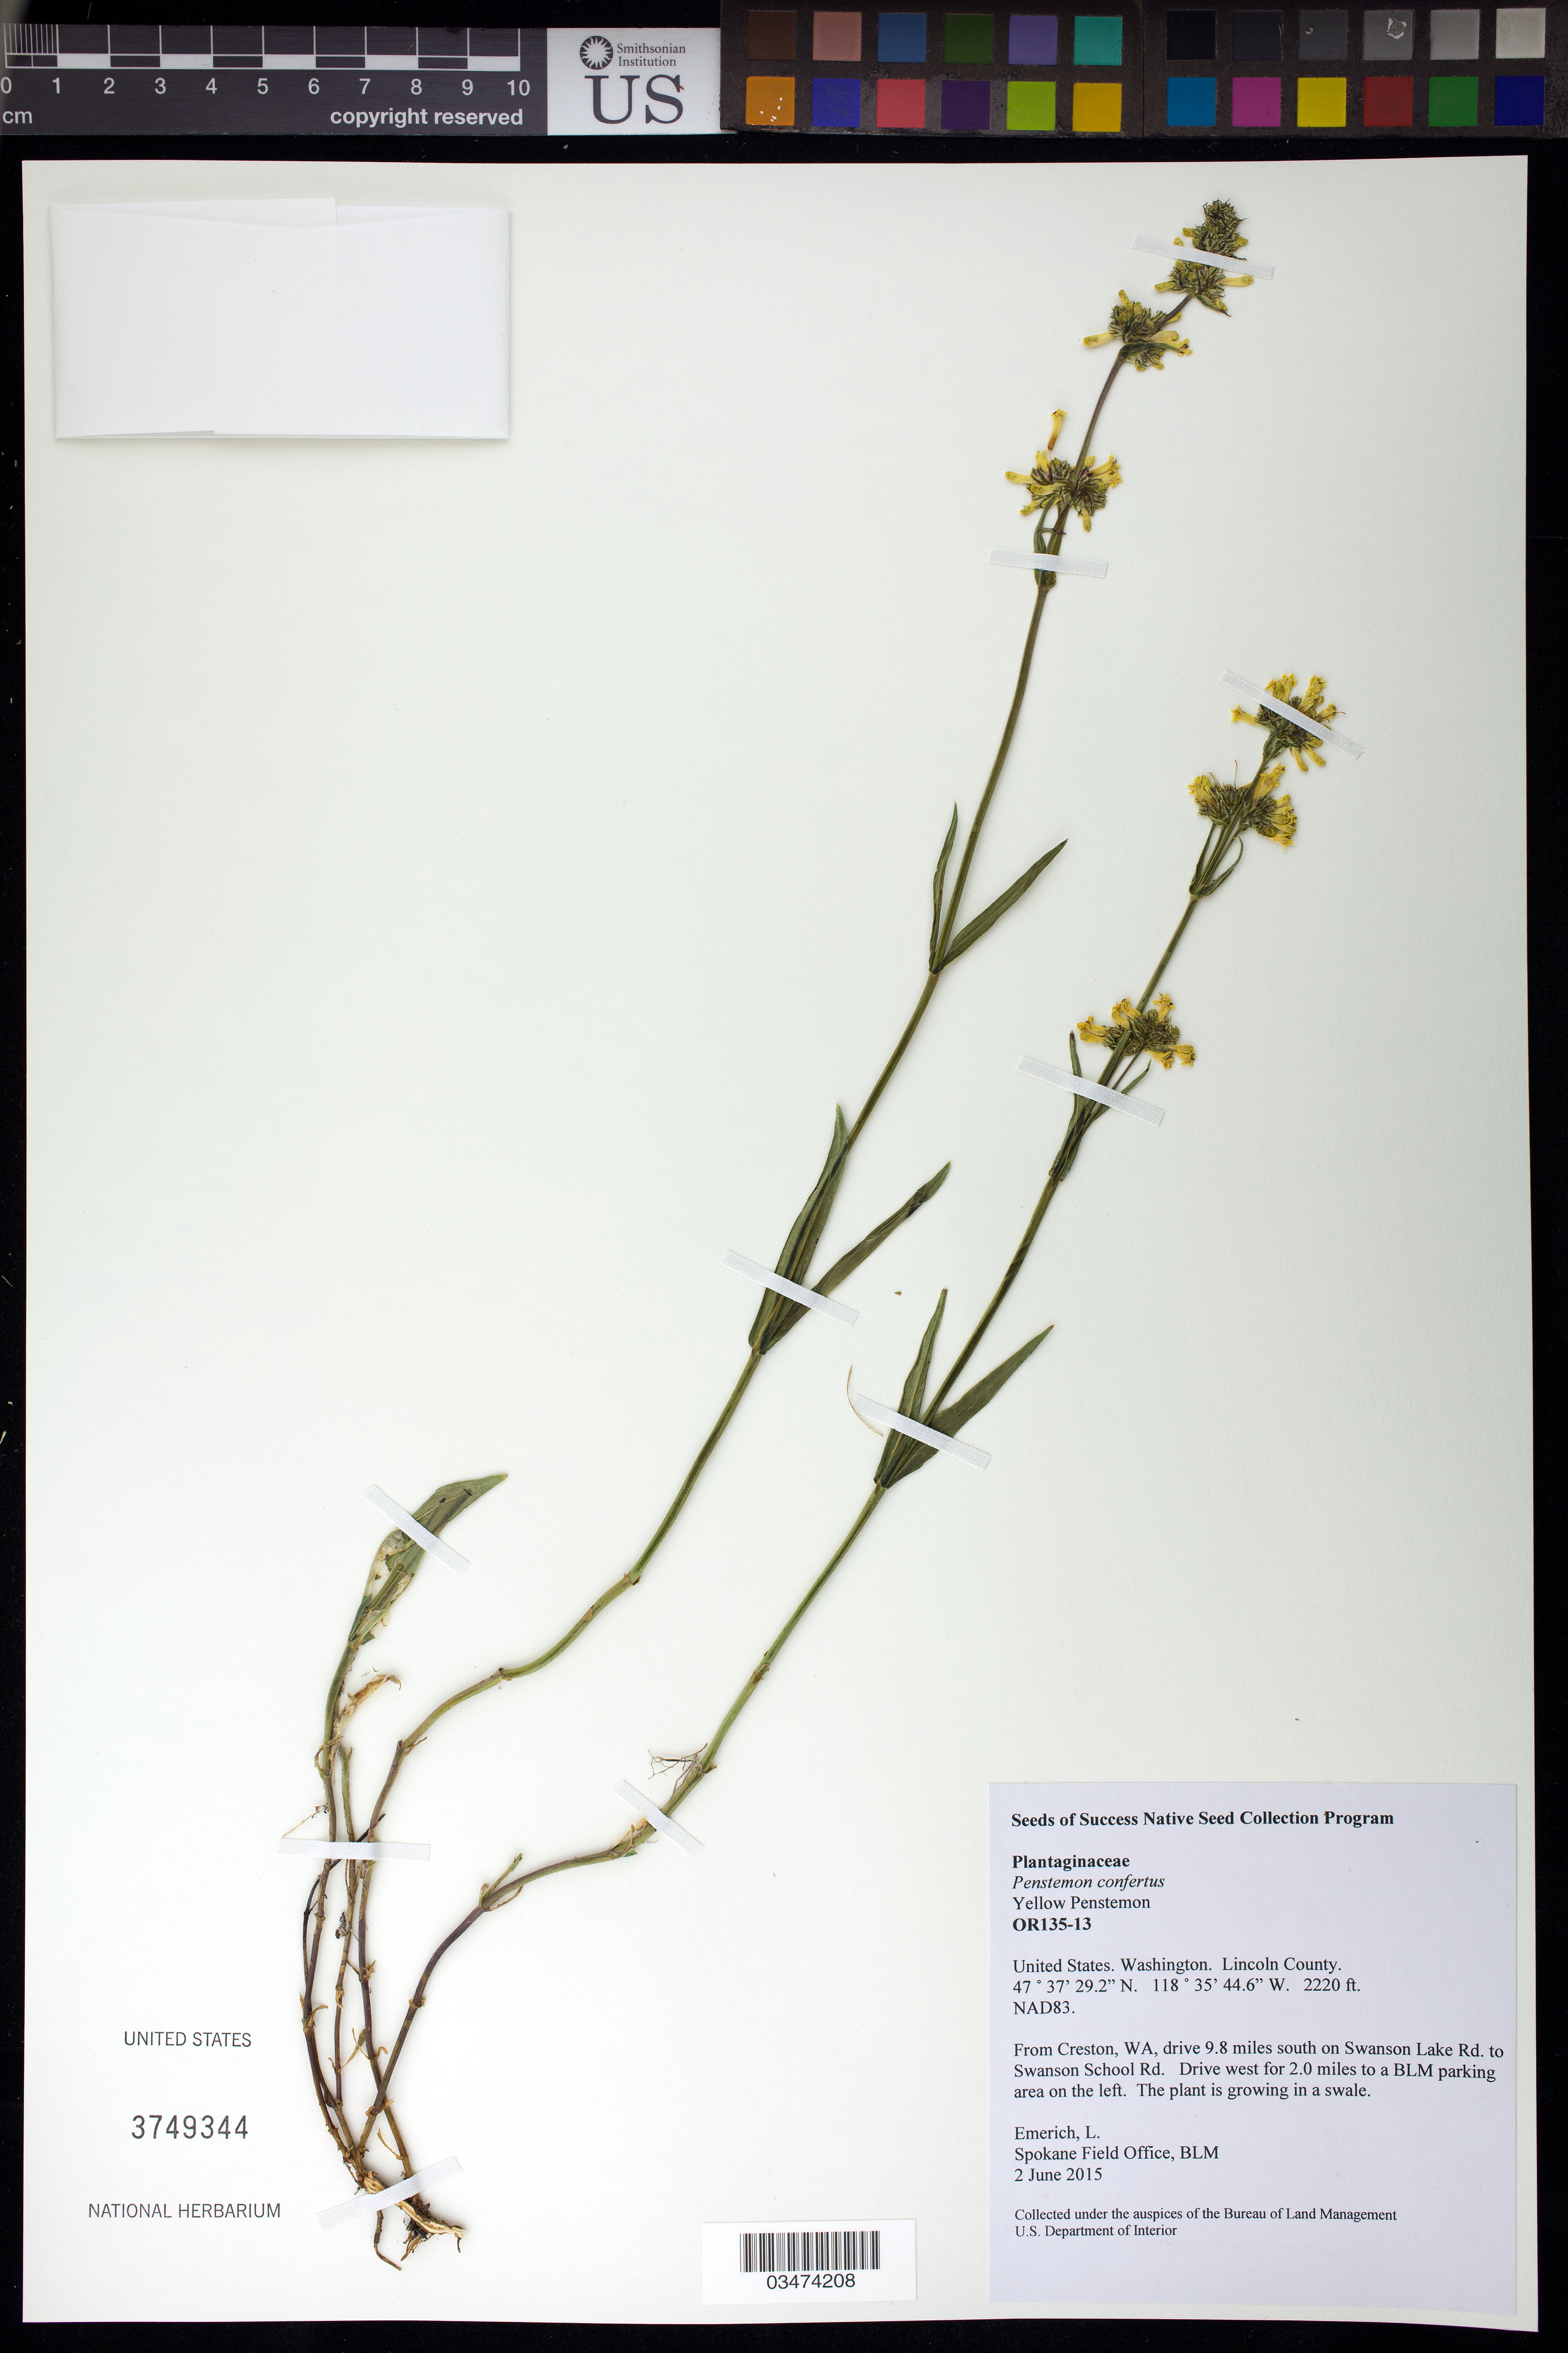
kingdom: Plantae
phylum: Tracheophyta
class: Magnoliopsida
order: Lamiales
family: Plantaginaceae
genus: Penstemon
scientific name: Penstemon confertus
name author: Douglas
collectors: L. Emerich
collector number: OR135-13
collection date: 2015-06-02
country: United States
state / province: Washington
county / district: Lincoln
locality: Swanson Lake Wildlife Natural Area, Swanson School Road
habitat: shrub-steppe, in a swale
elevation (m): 677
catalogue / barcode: US 3749344